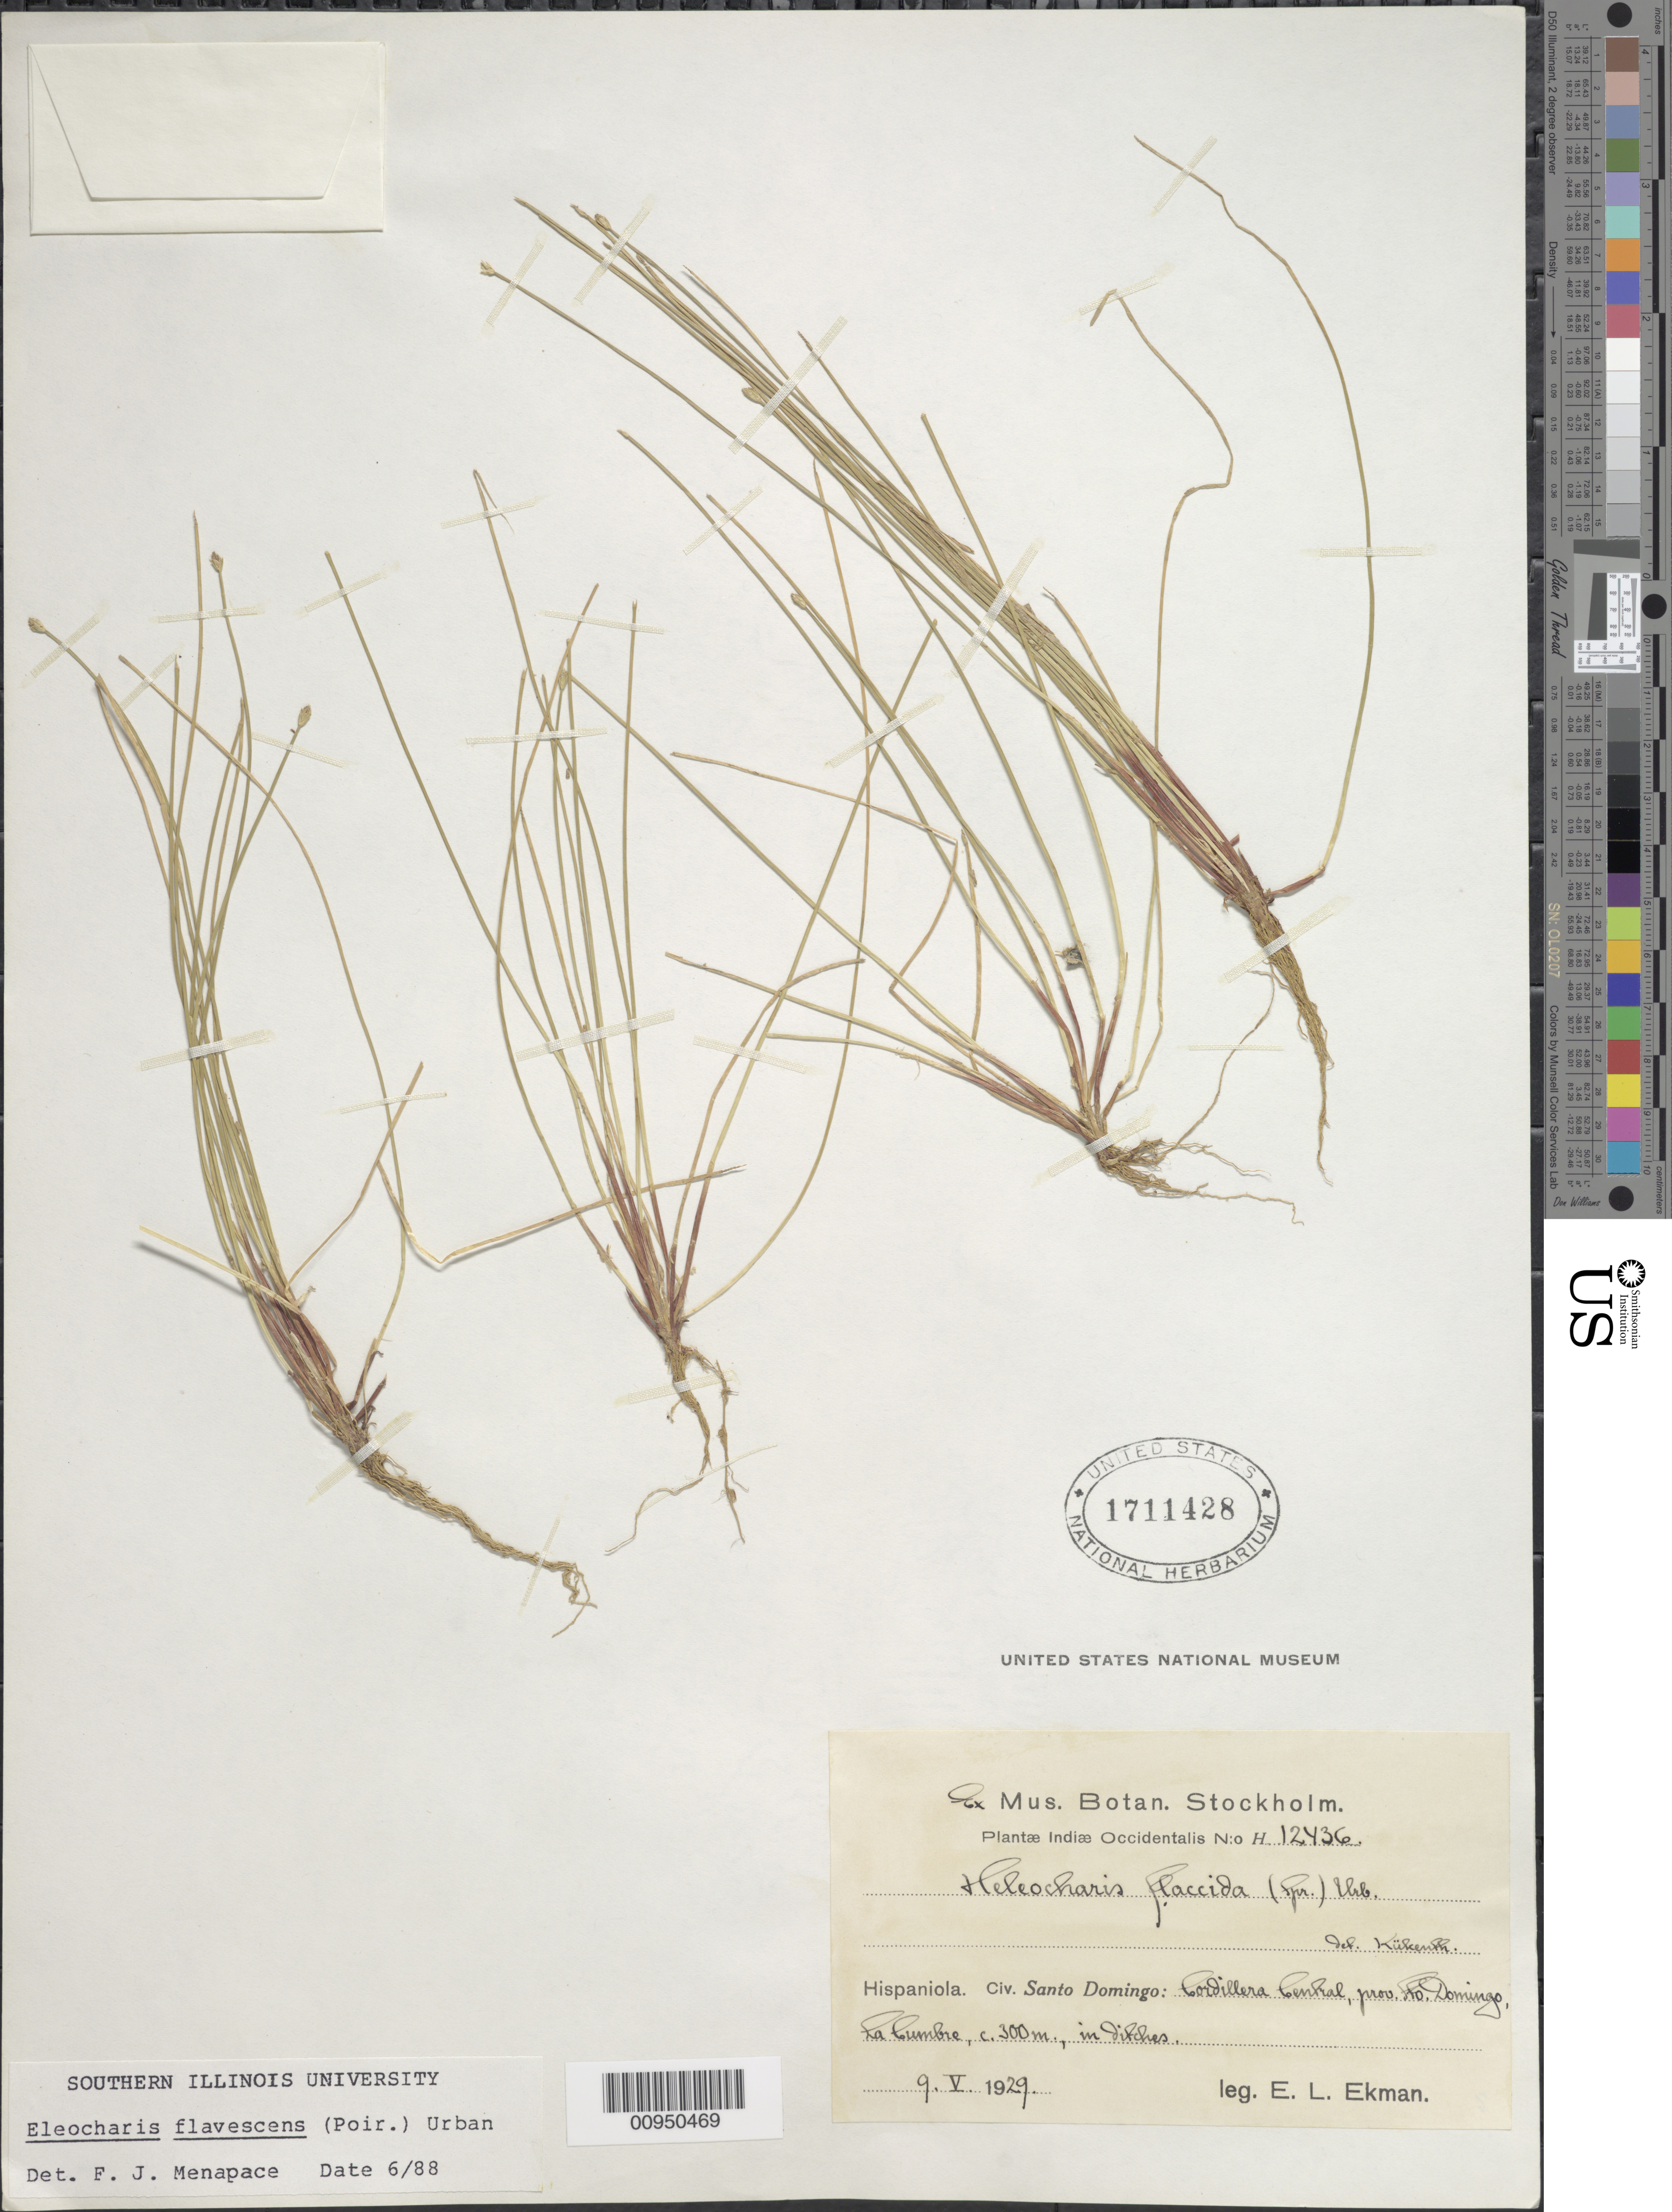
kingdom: Plantae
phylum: Tracheophyta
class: Liliopsida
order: Poales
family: Cyperaceae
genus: Eleocharis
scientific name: Eleocharis flavescens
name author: (Poir.) Urb.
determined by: Menapace, F. J.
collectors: E. L. Ekman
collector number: H 12436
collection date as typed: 09 May 1929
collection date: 1929-05-09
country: Dominican Republic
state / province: Santo Domingo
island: Hispaniola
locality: Cordillera Central, La Cumbre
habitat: In ditches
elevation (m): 300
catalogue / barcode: US 1711428